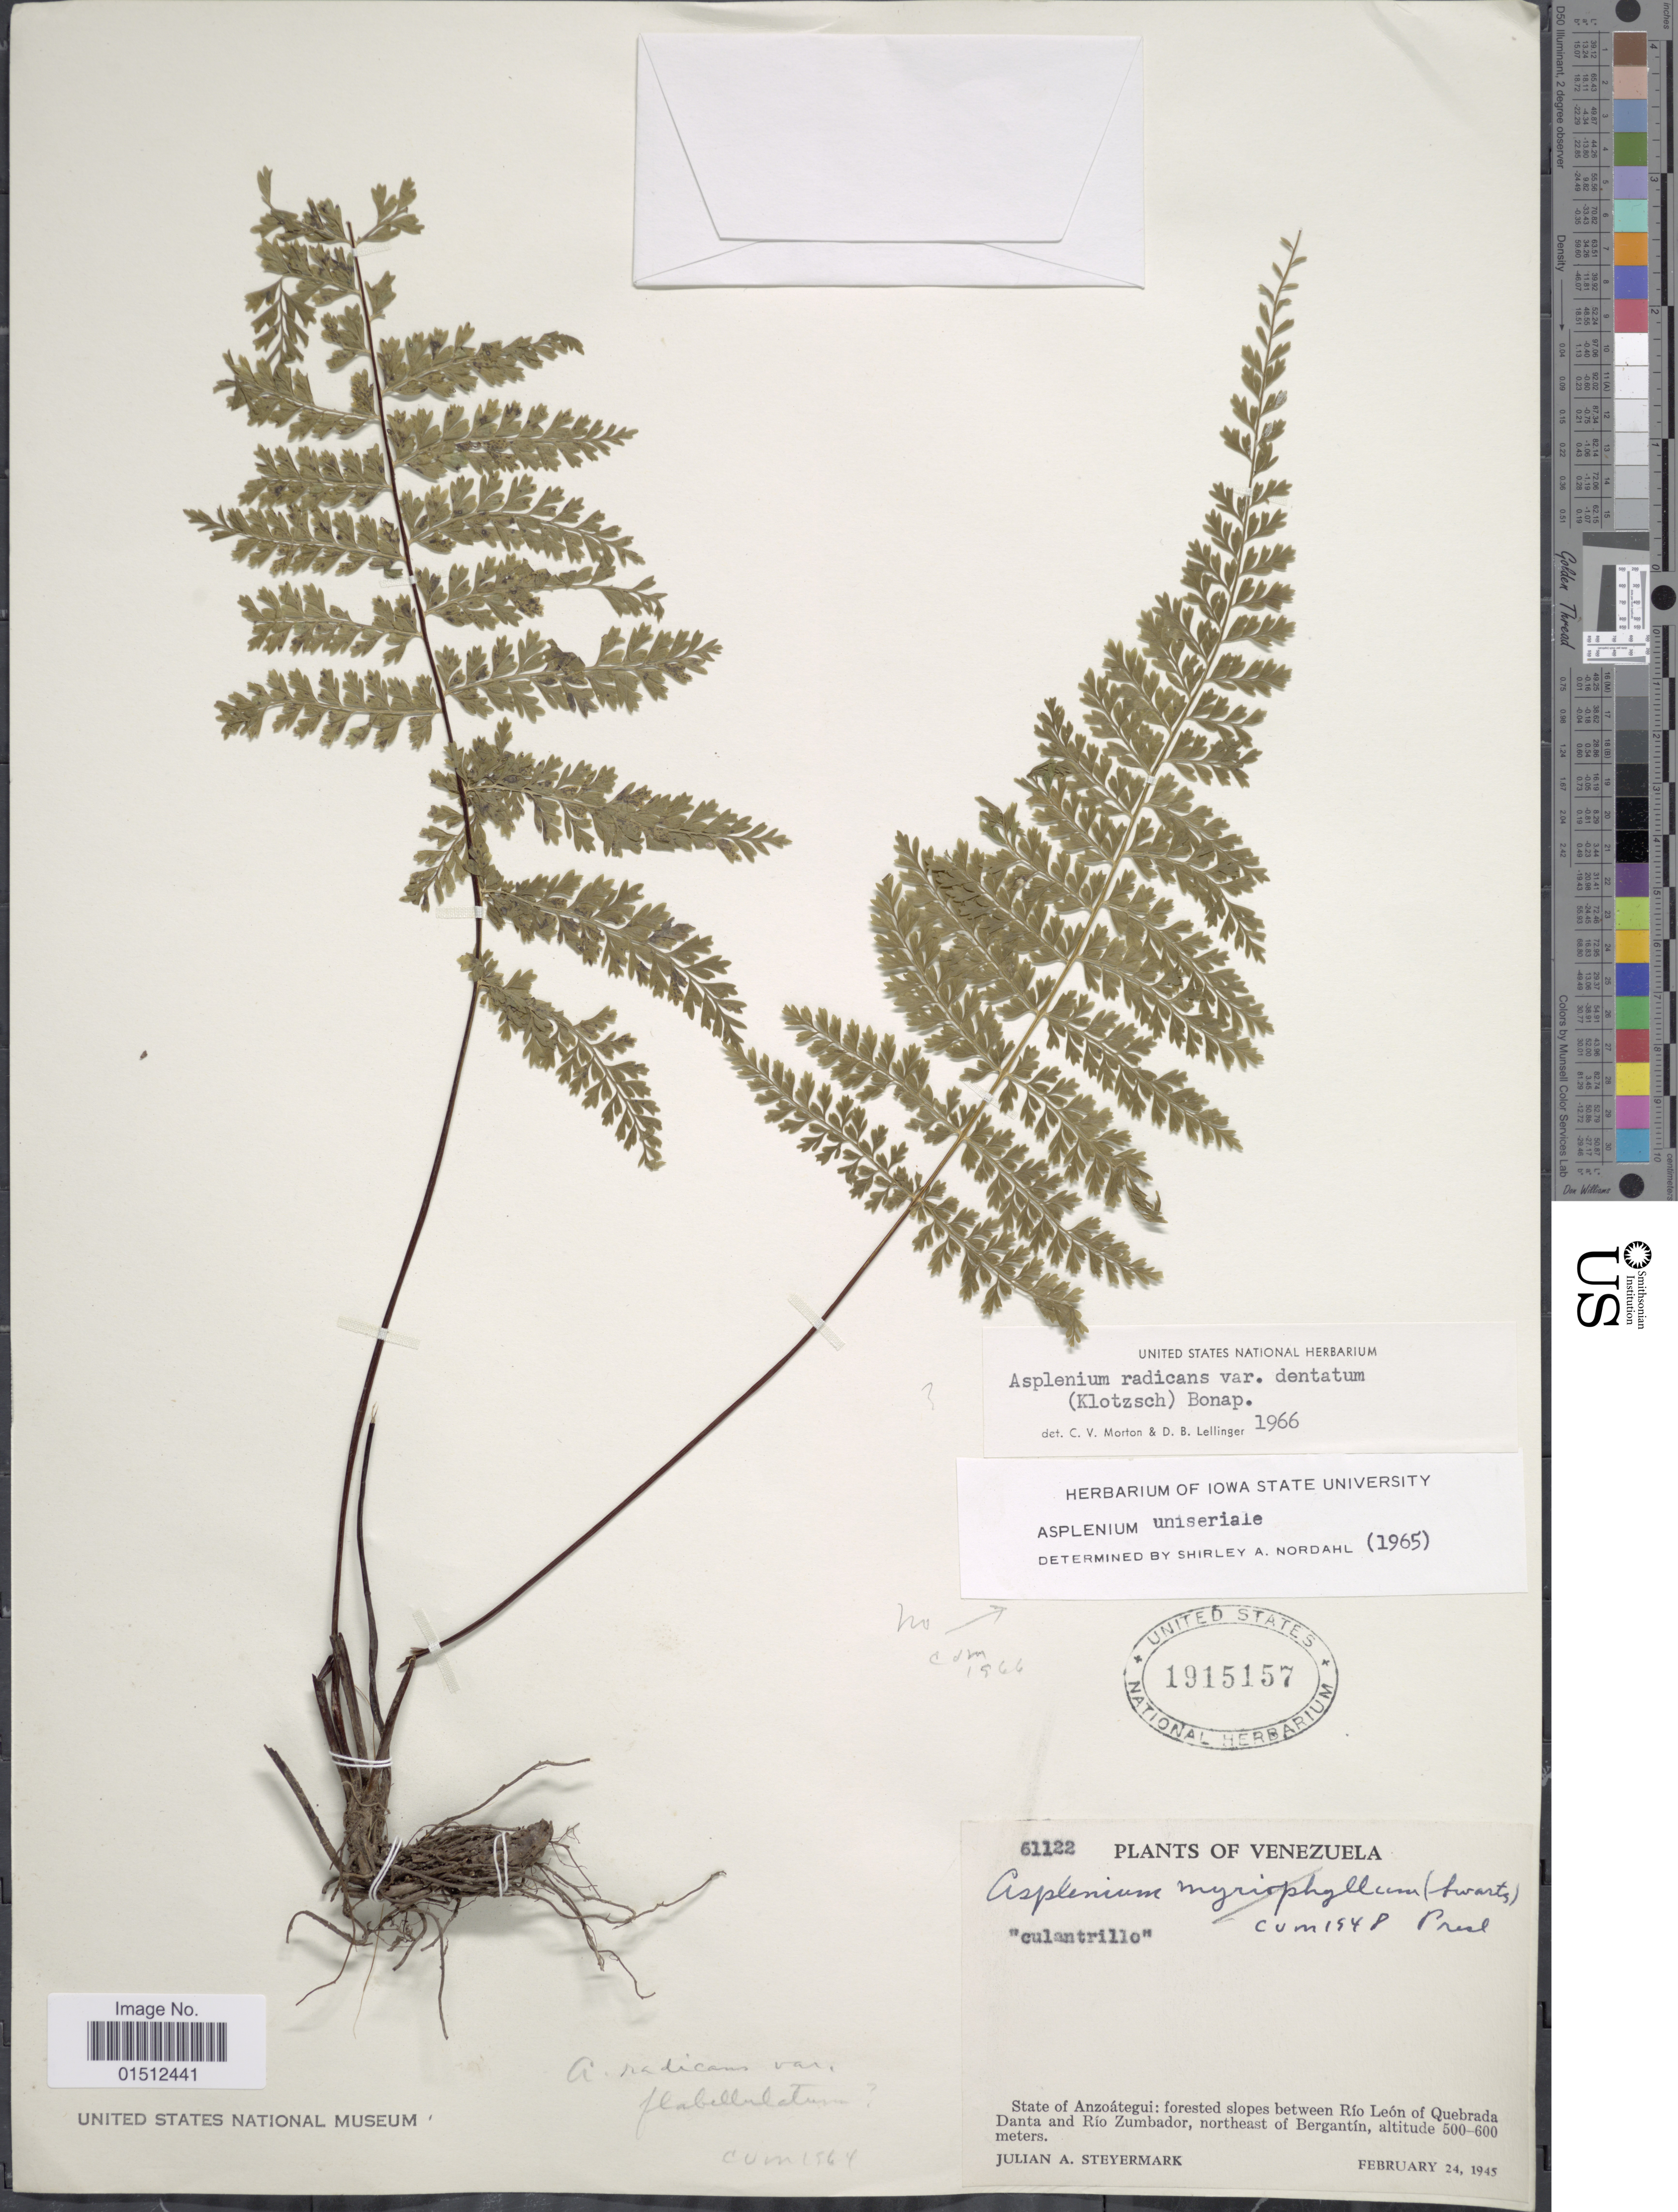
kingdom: Plantae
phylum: Tracheophyta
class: Polypodiopsida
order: Polypodiales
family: Aspleniaceae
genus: Asplenium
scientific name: Asplenium radicans var. dentatum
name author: (Klotzsch) Bonap.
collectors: J. Steyermark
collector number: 61122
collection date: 1945-02-24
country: Venezuela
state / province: Anzoategui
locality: Venezuela, State of Anzoategui: forested slopes between Rio Leon of Quebrada Danta and Rio Zumbador, northeast of Bergantin.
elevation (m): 500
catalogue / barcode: US 1915157